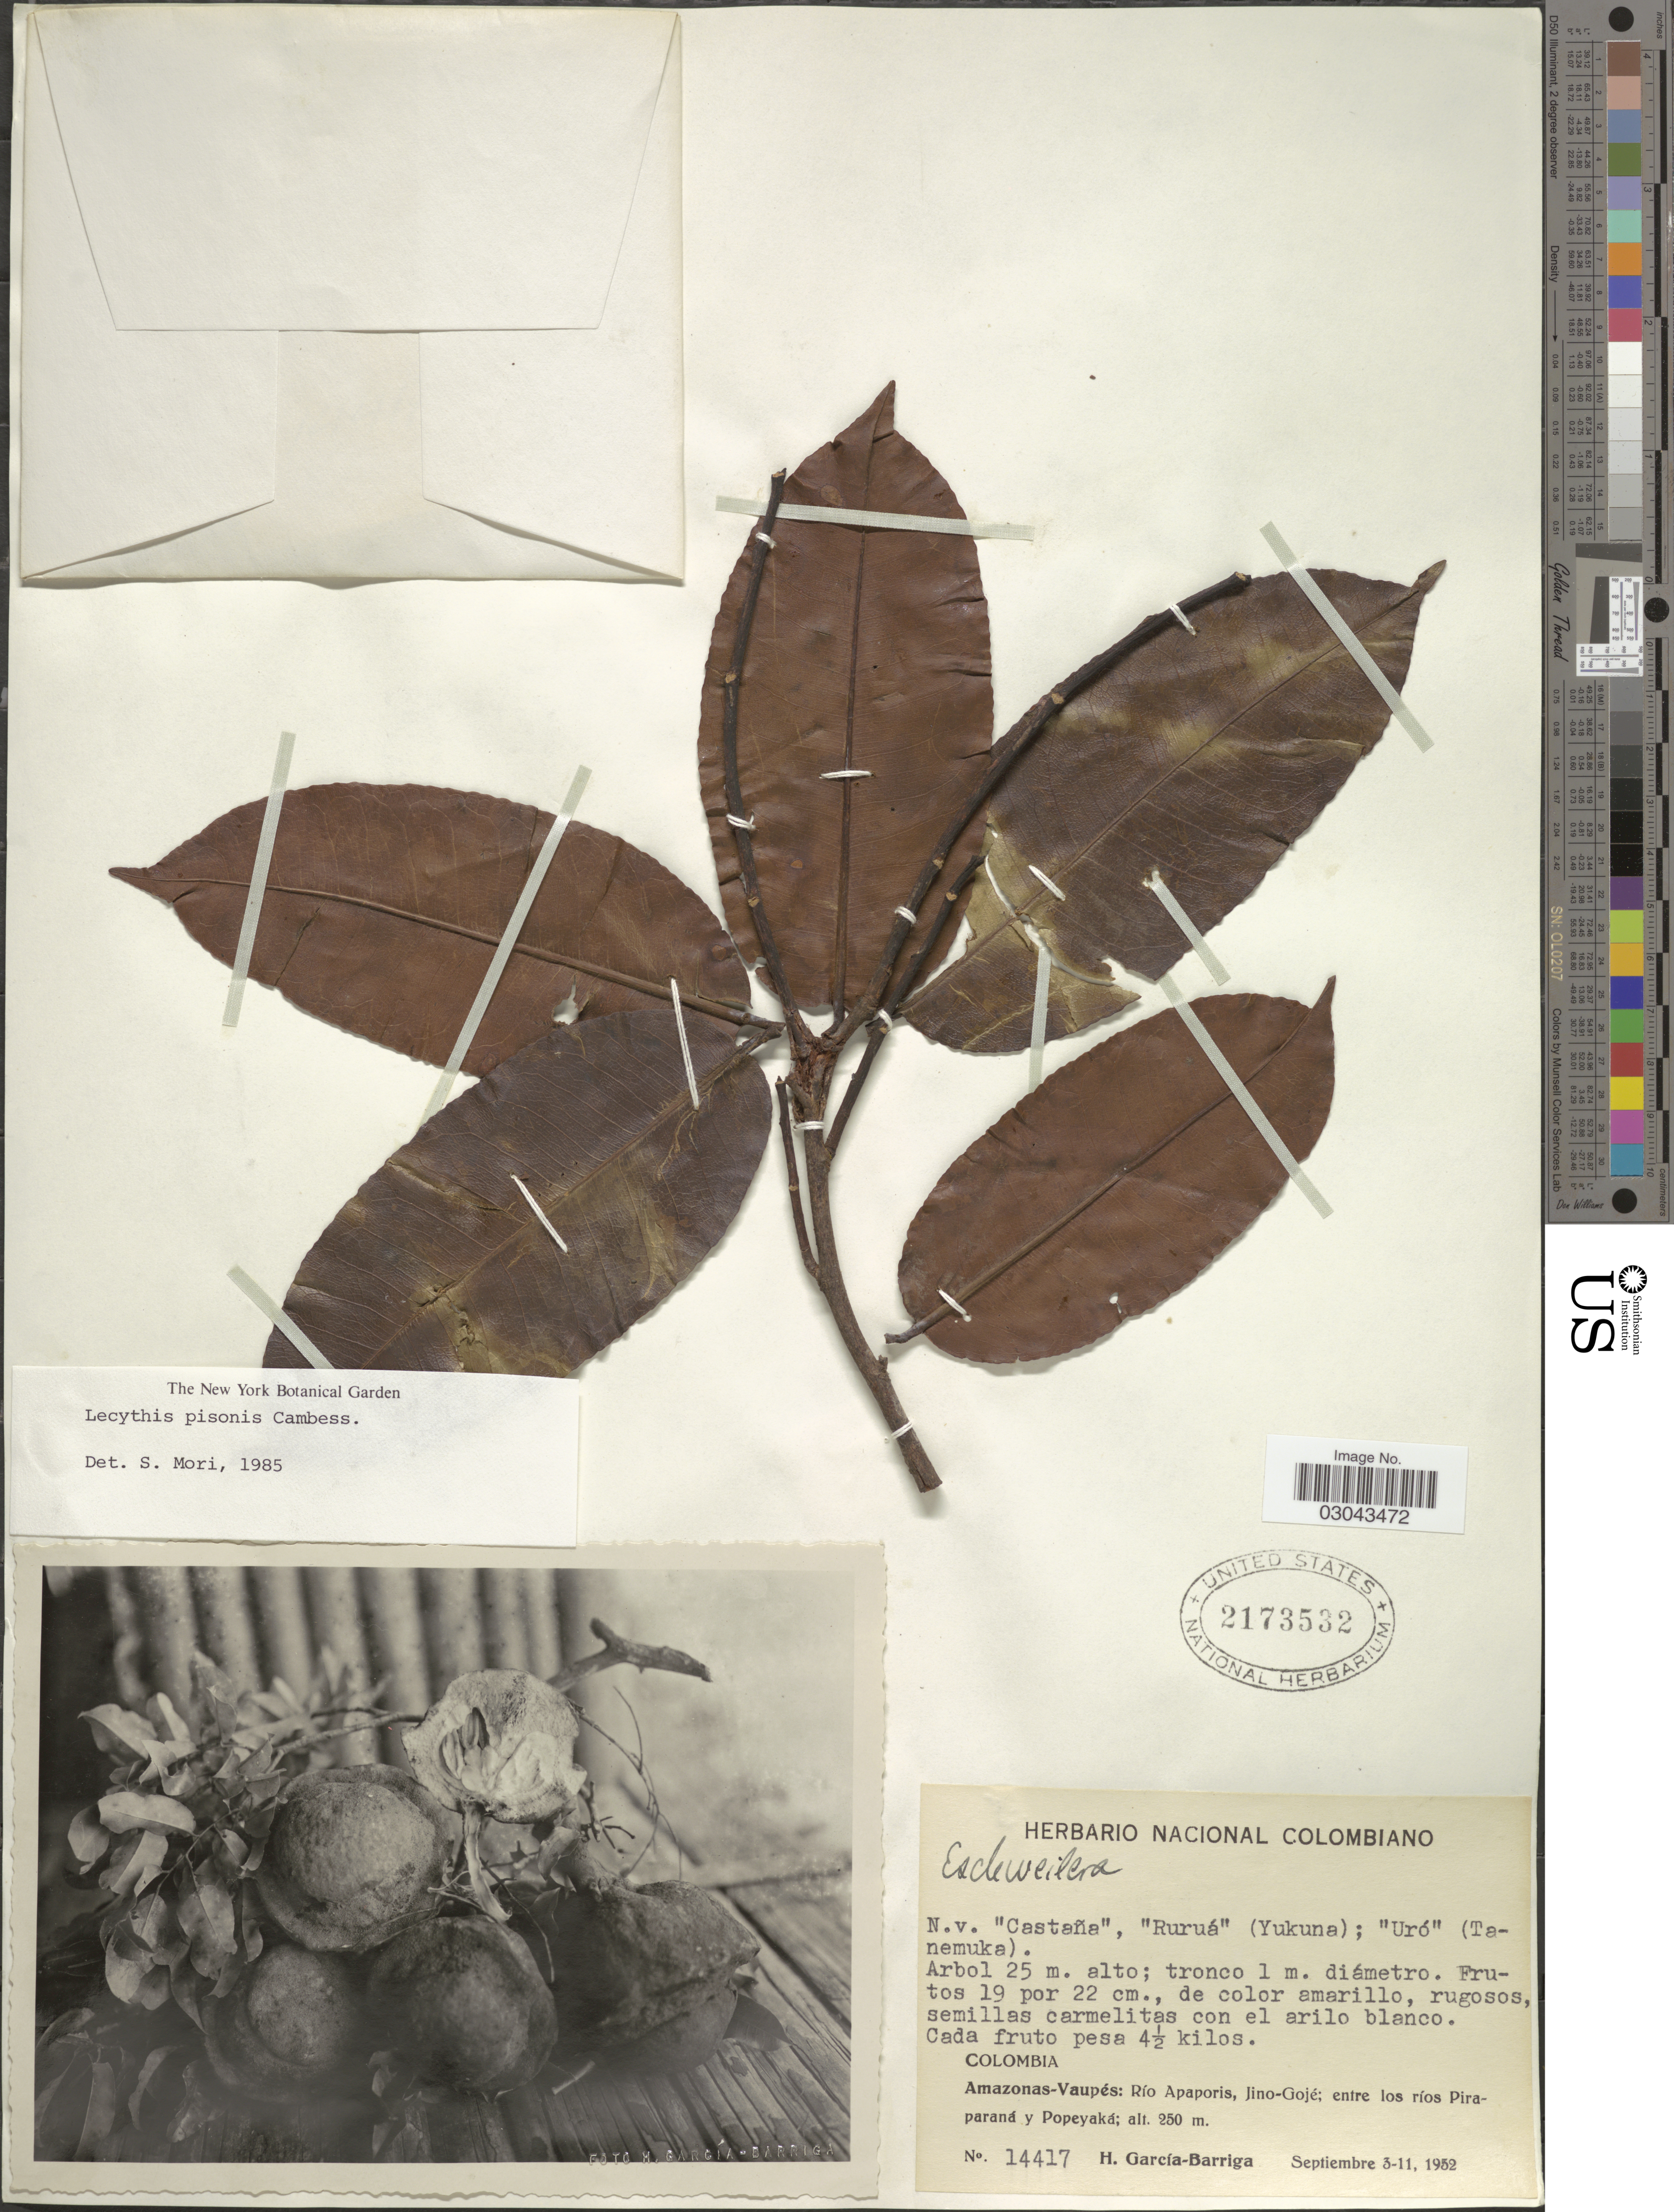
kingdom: Plantae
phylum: Tracheophyta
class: Magnoliopsida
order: Ericales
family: Lecythidaceae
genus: Lecythis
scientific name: Lecythis pisonis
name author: Cambess.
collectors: H. García Barriga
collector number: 14417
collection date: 1952-09-03/1952-09-11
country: Colombia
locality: Amazonas-Vaupés: Río Apaporis, Jino-Gojé; entre los ríos Pira-paraná y Popeyaká.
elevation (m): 250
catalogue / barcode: US 2173532